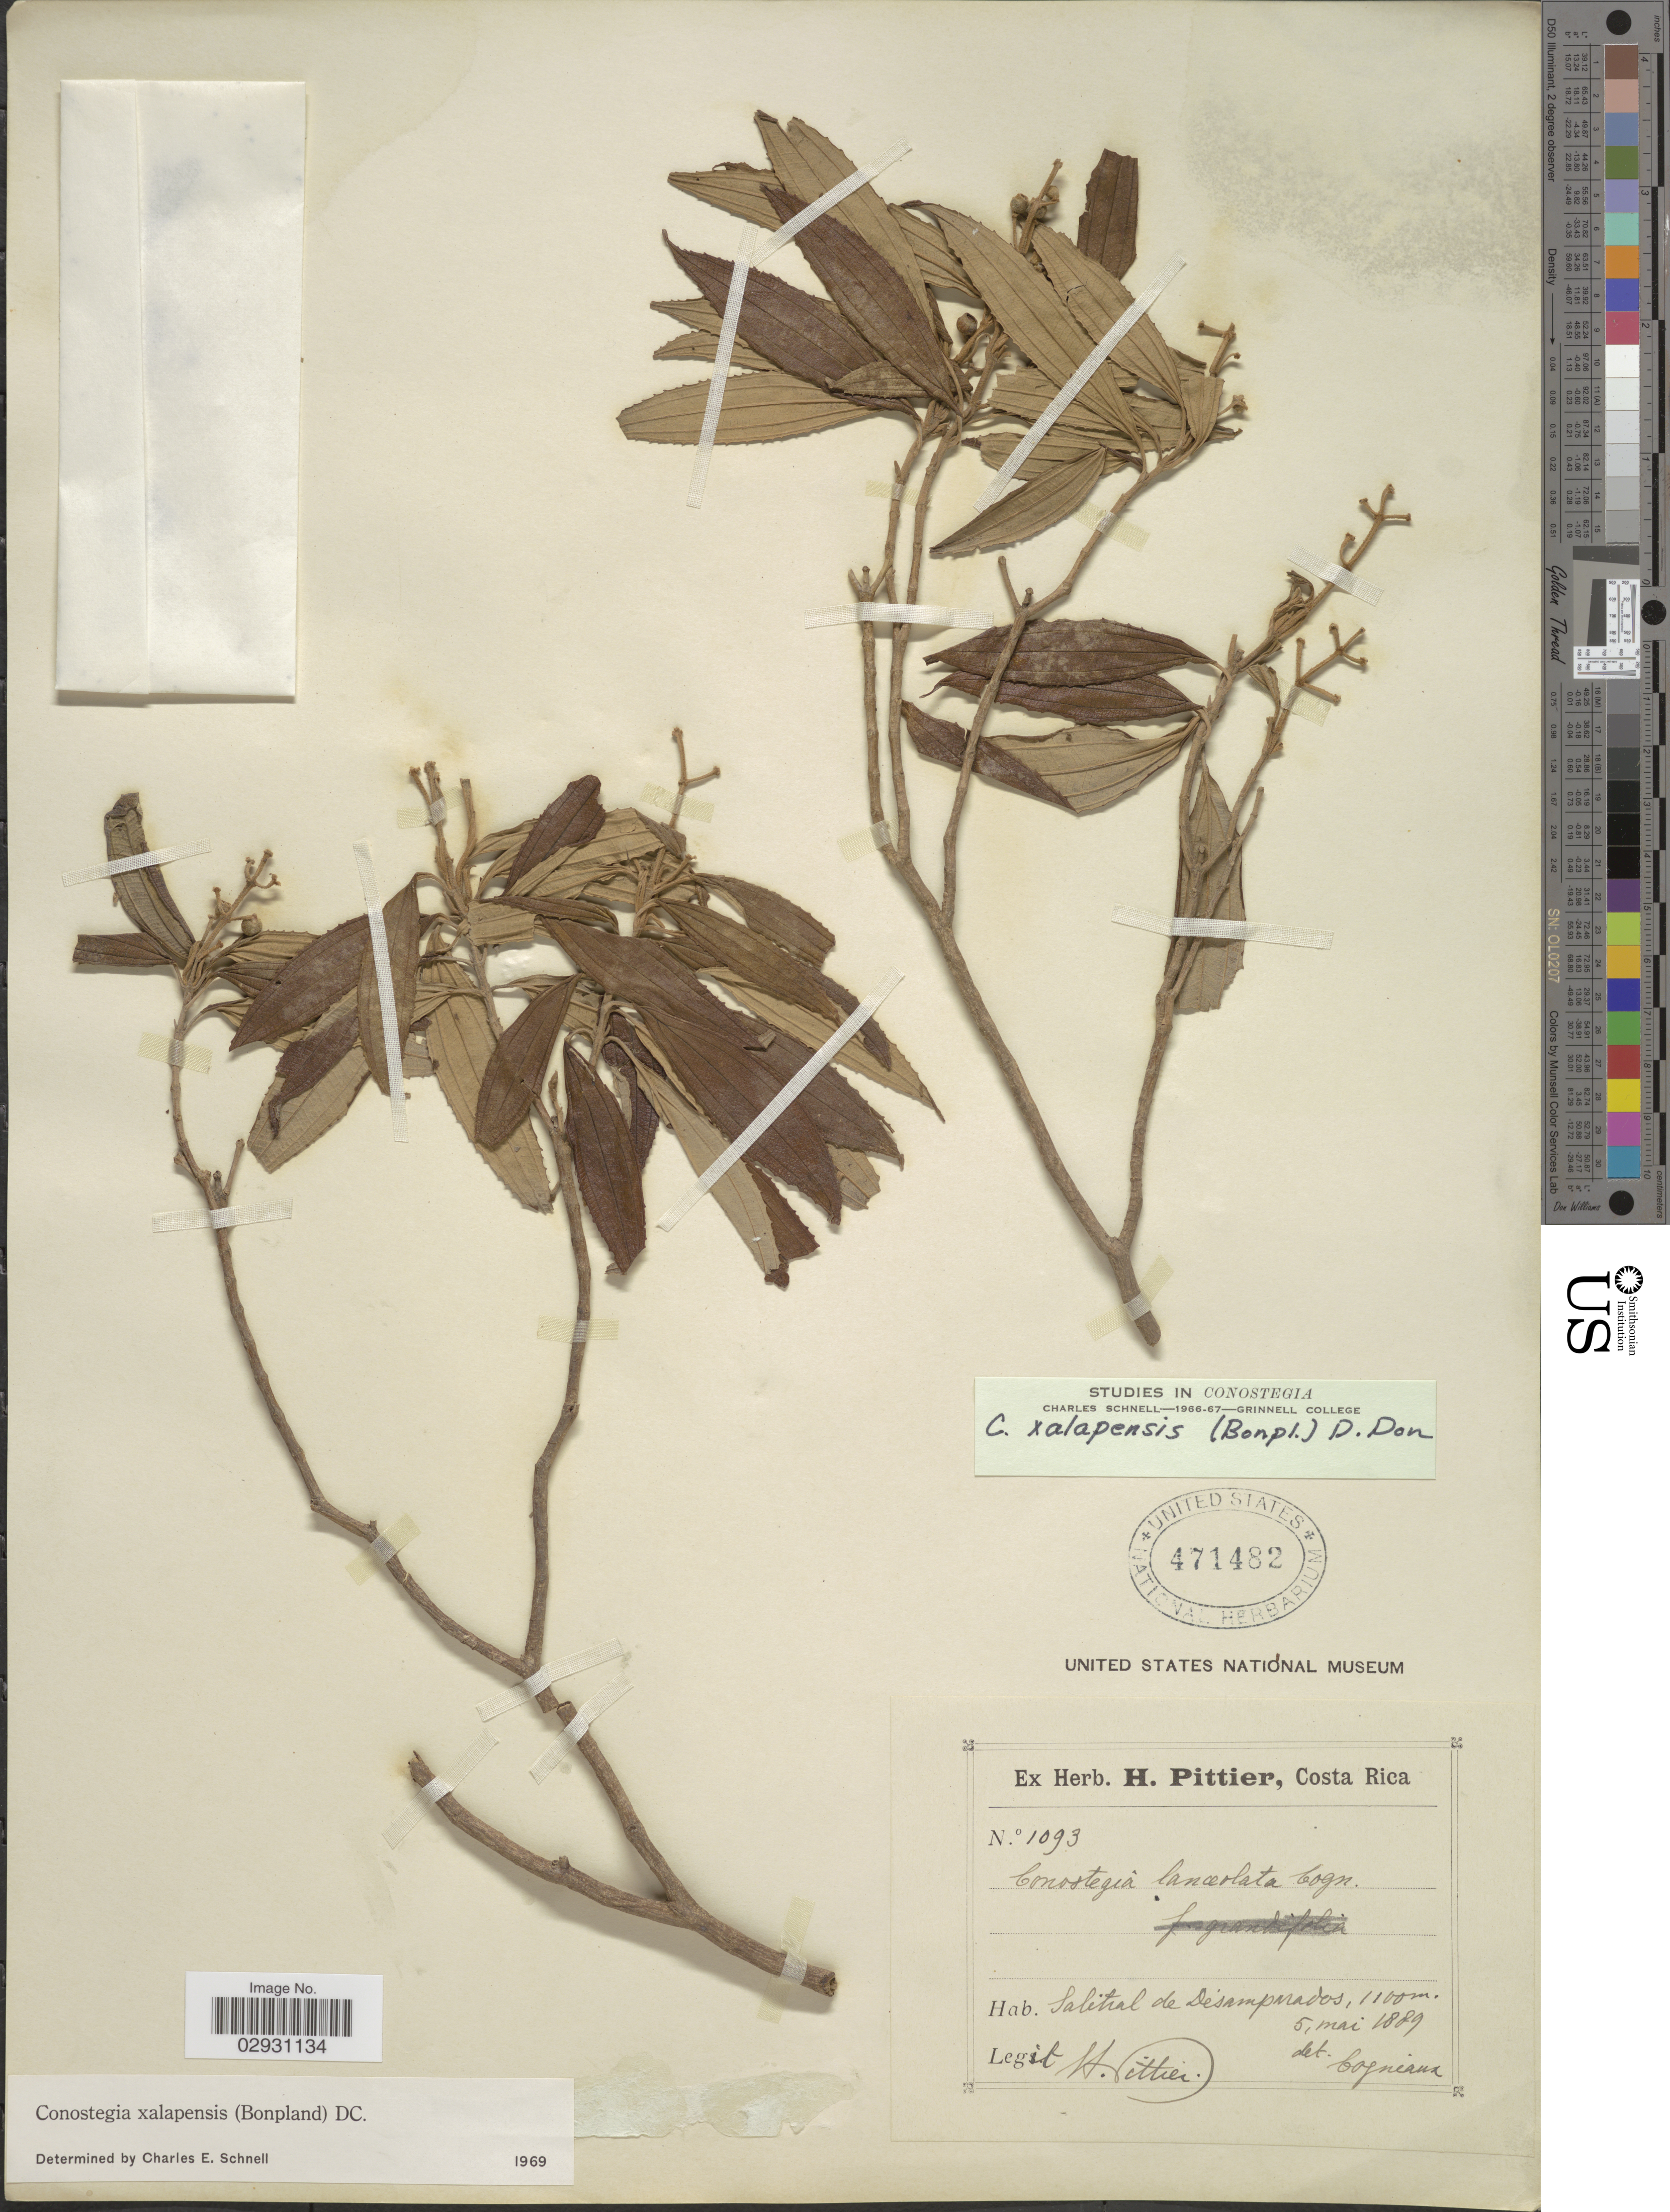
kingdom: Plantae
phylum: Tracheophyta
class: Magnoliopsida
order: Myrtales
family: Melastomataceae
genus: Conostegia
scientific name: Conostegia quadrangularis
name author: Schltdl. ex Steud.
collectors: H. F. Pittier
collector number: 1093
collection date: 1889-05-05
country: Costa Rica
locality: Salitral de Desamparados.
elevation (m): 1100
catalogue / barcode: US 471482